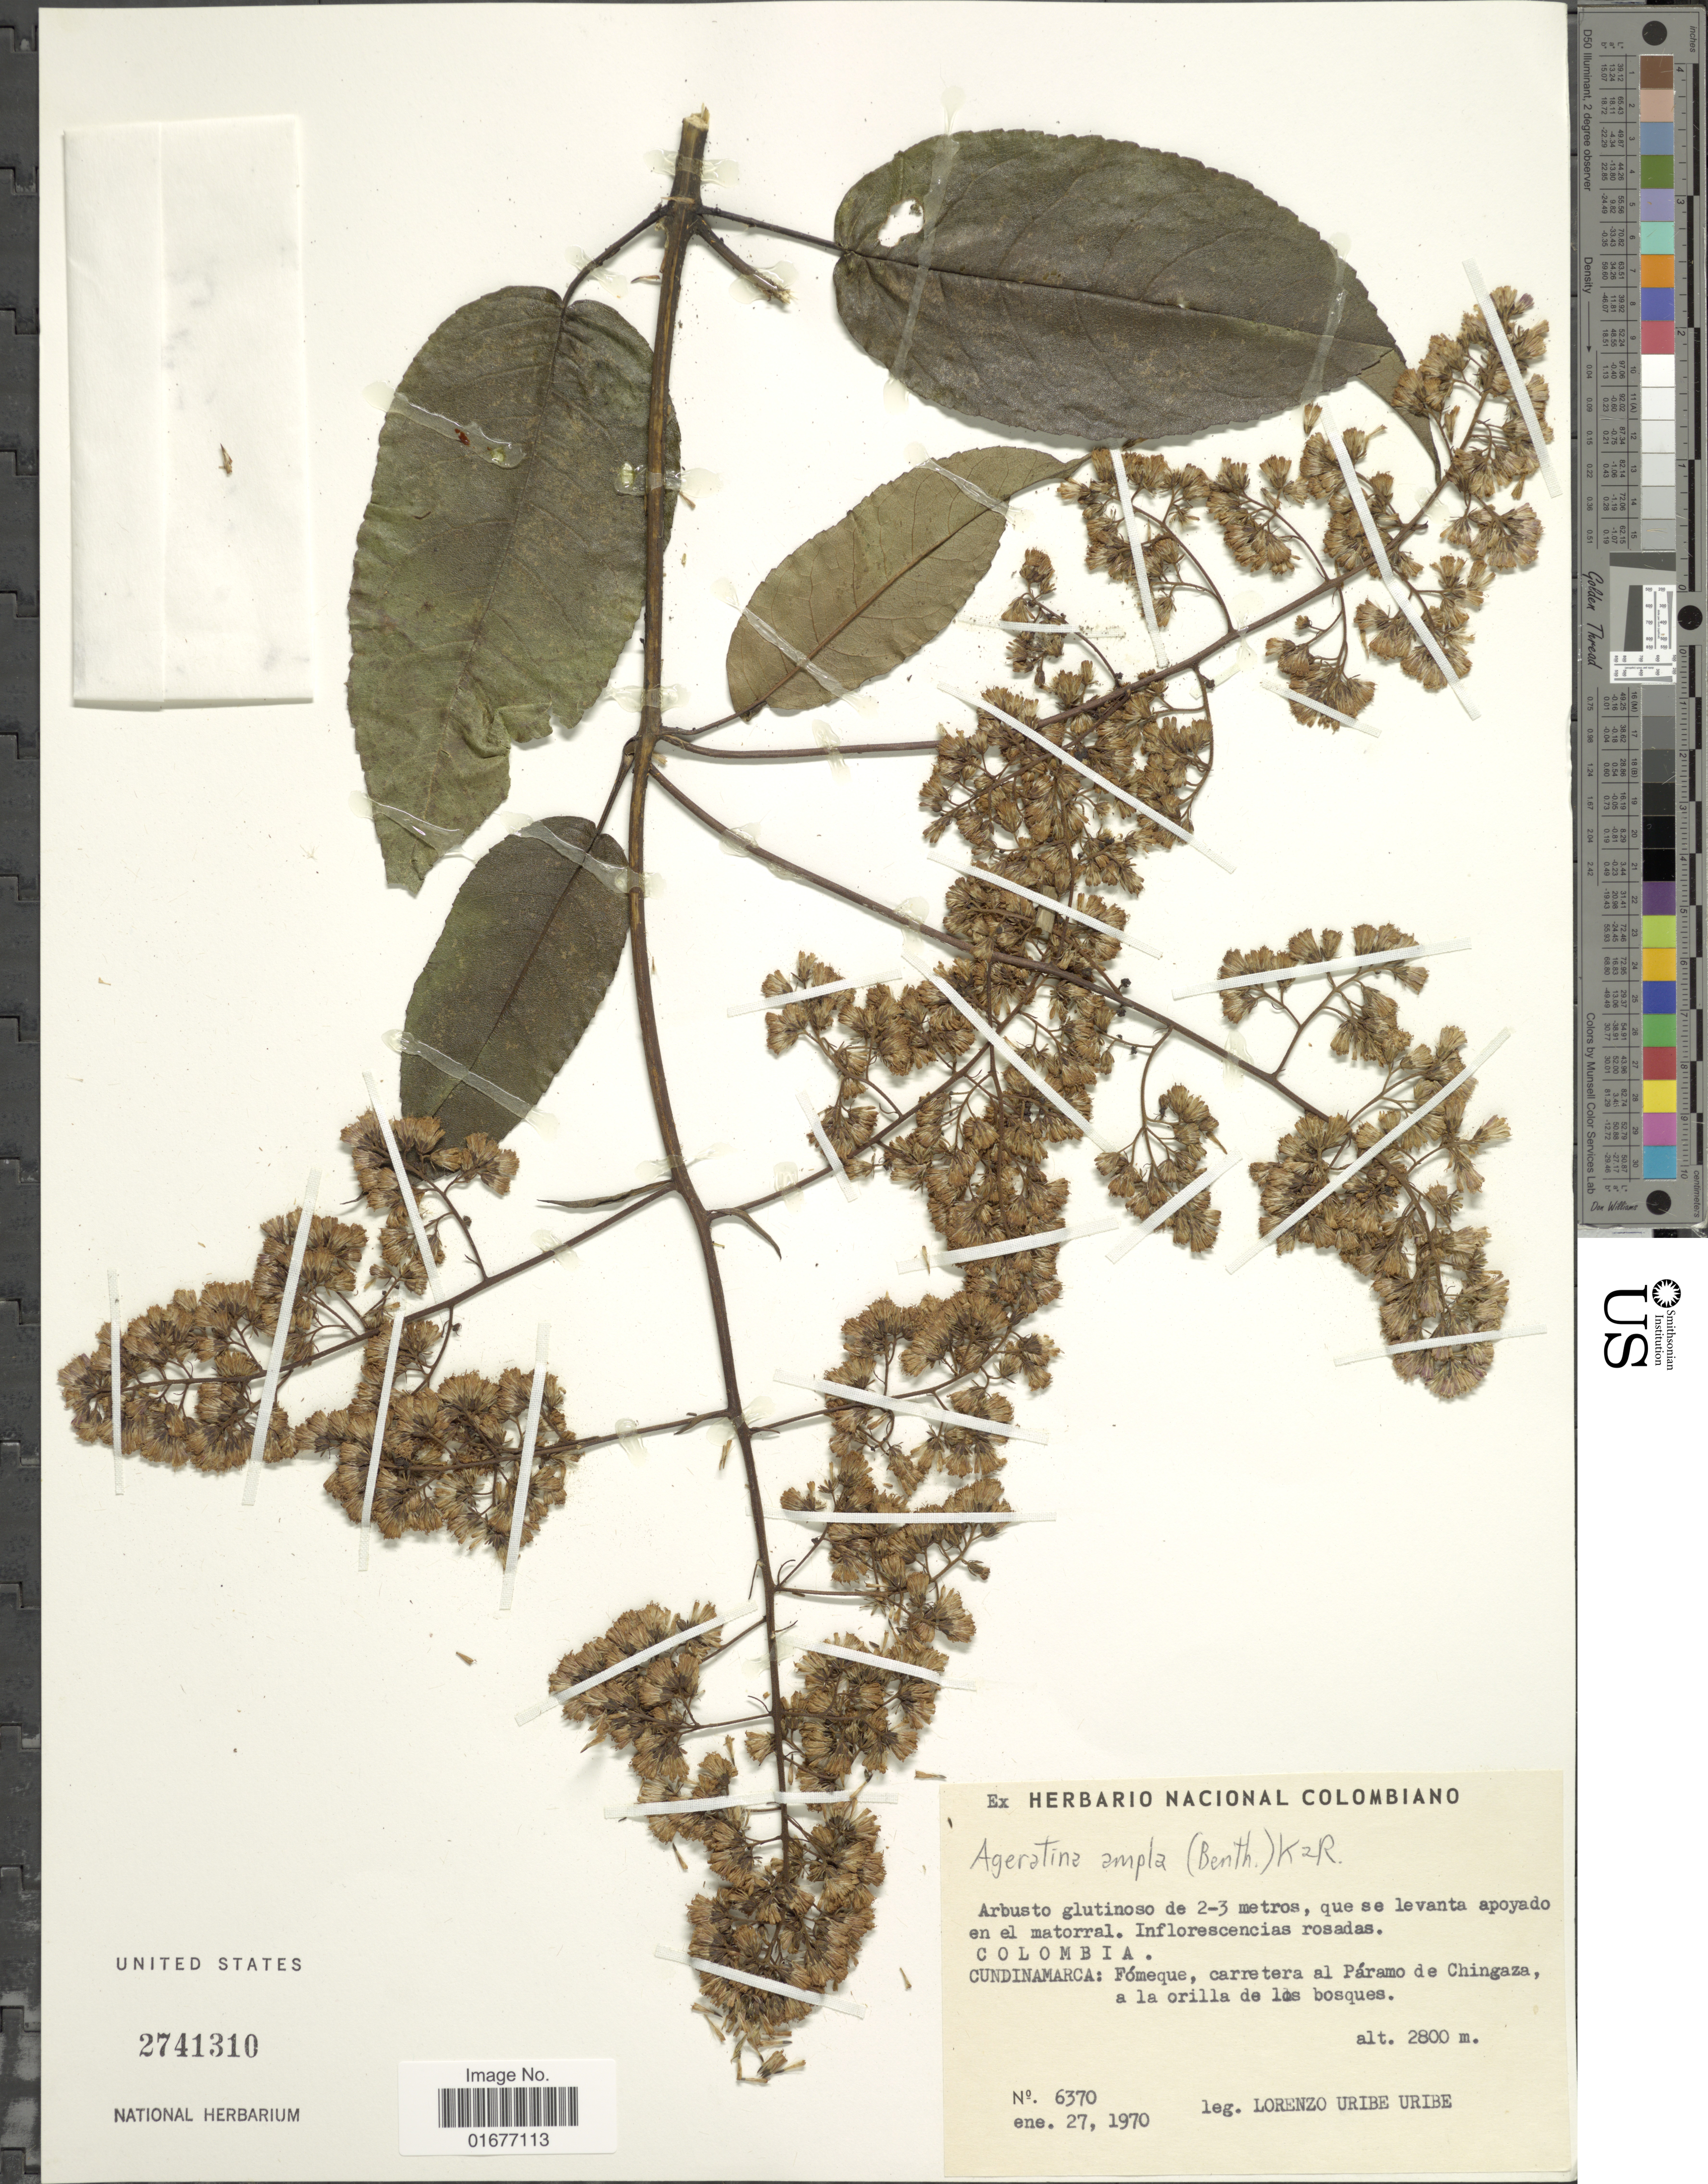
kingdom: Plantae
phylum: Tracheophyta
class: Magnoliopsida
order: Asterales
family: Asteraceae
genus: Ageratina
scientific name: Ageratina ampla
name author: (Benth.) R.M. King & H. Rob.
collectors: L. Uribe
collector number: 6370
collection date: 1970-01-27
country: Colombia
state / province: Cundinamarca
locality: Fomeque, carretera al Paramo de Chingaza, a la orilla de los bosques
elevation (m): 2800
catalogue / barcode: US 2741310